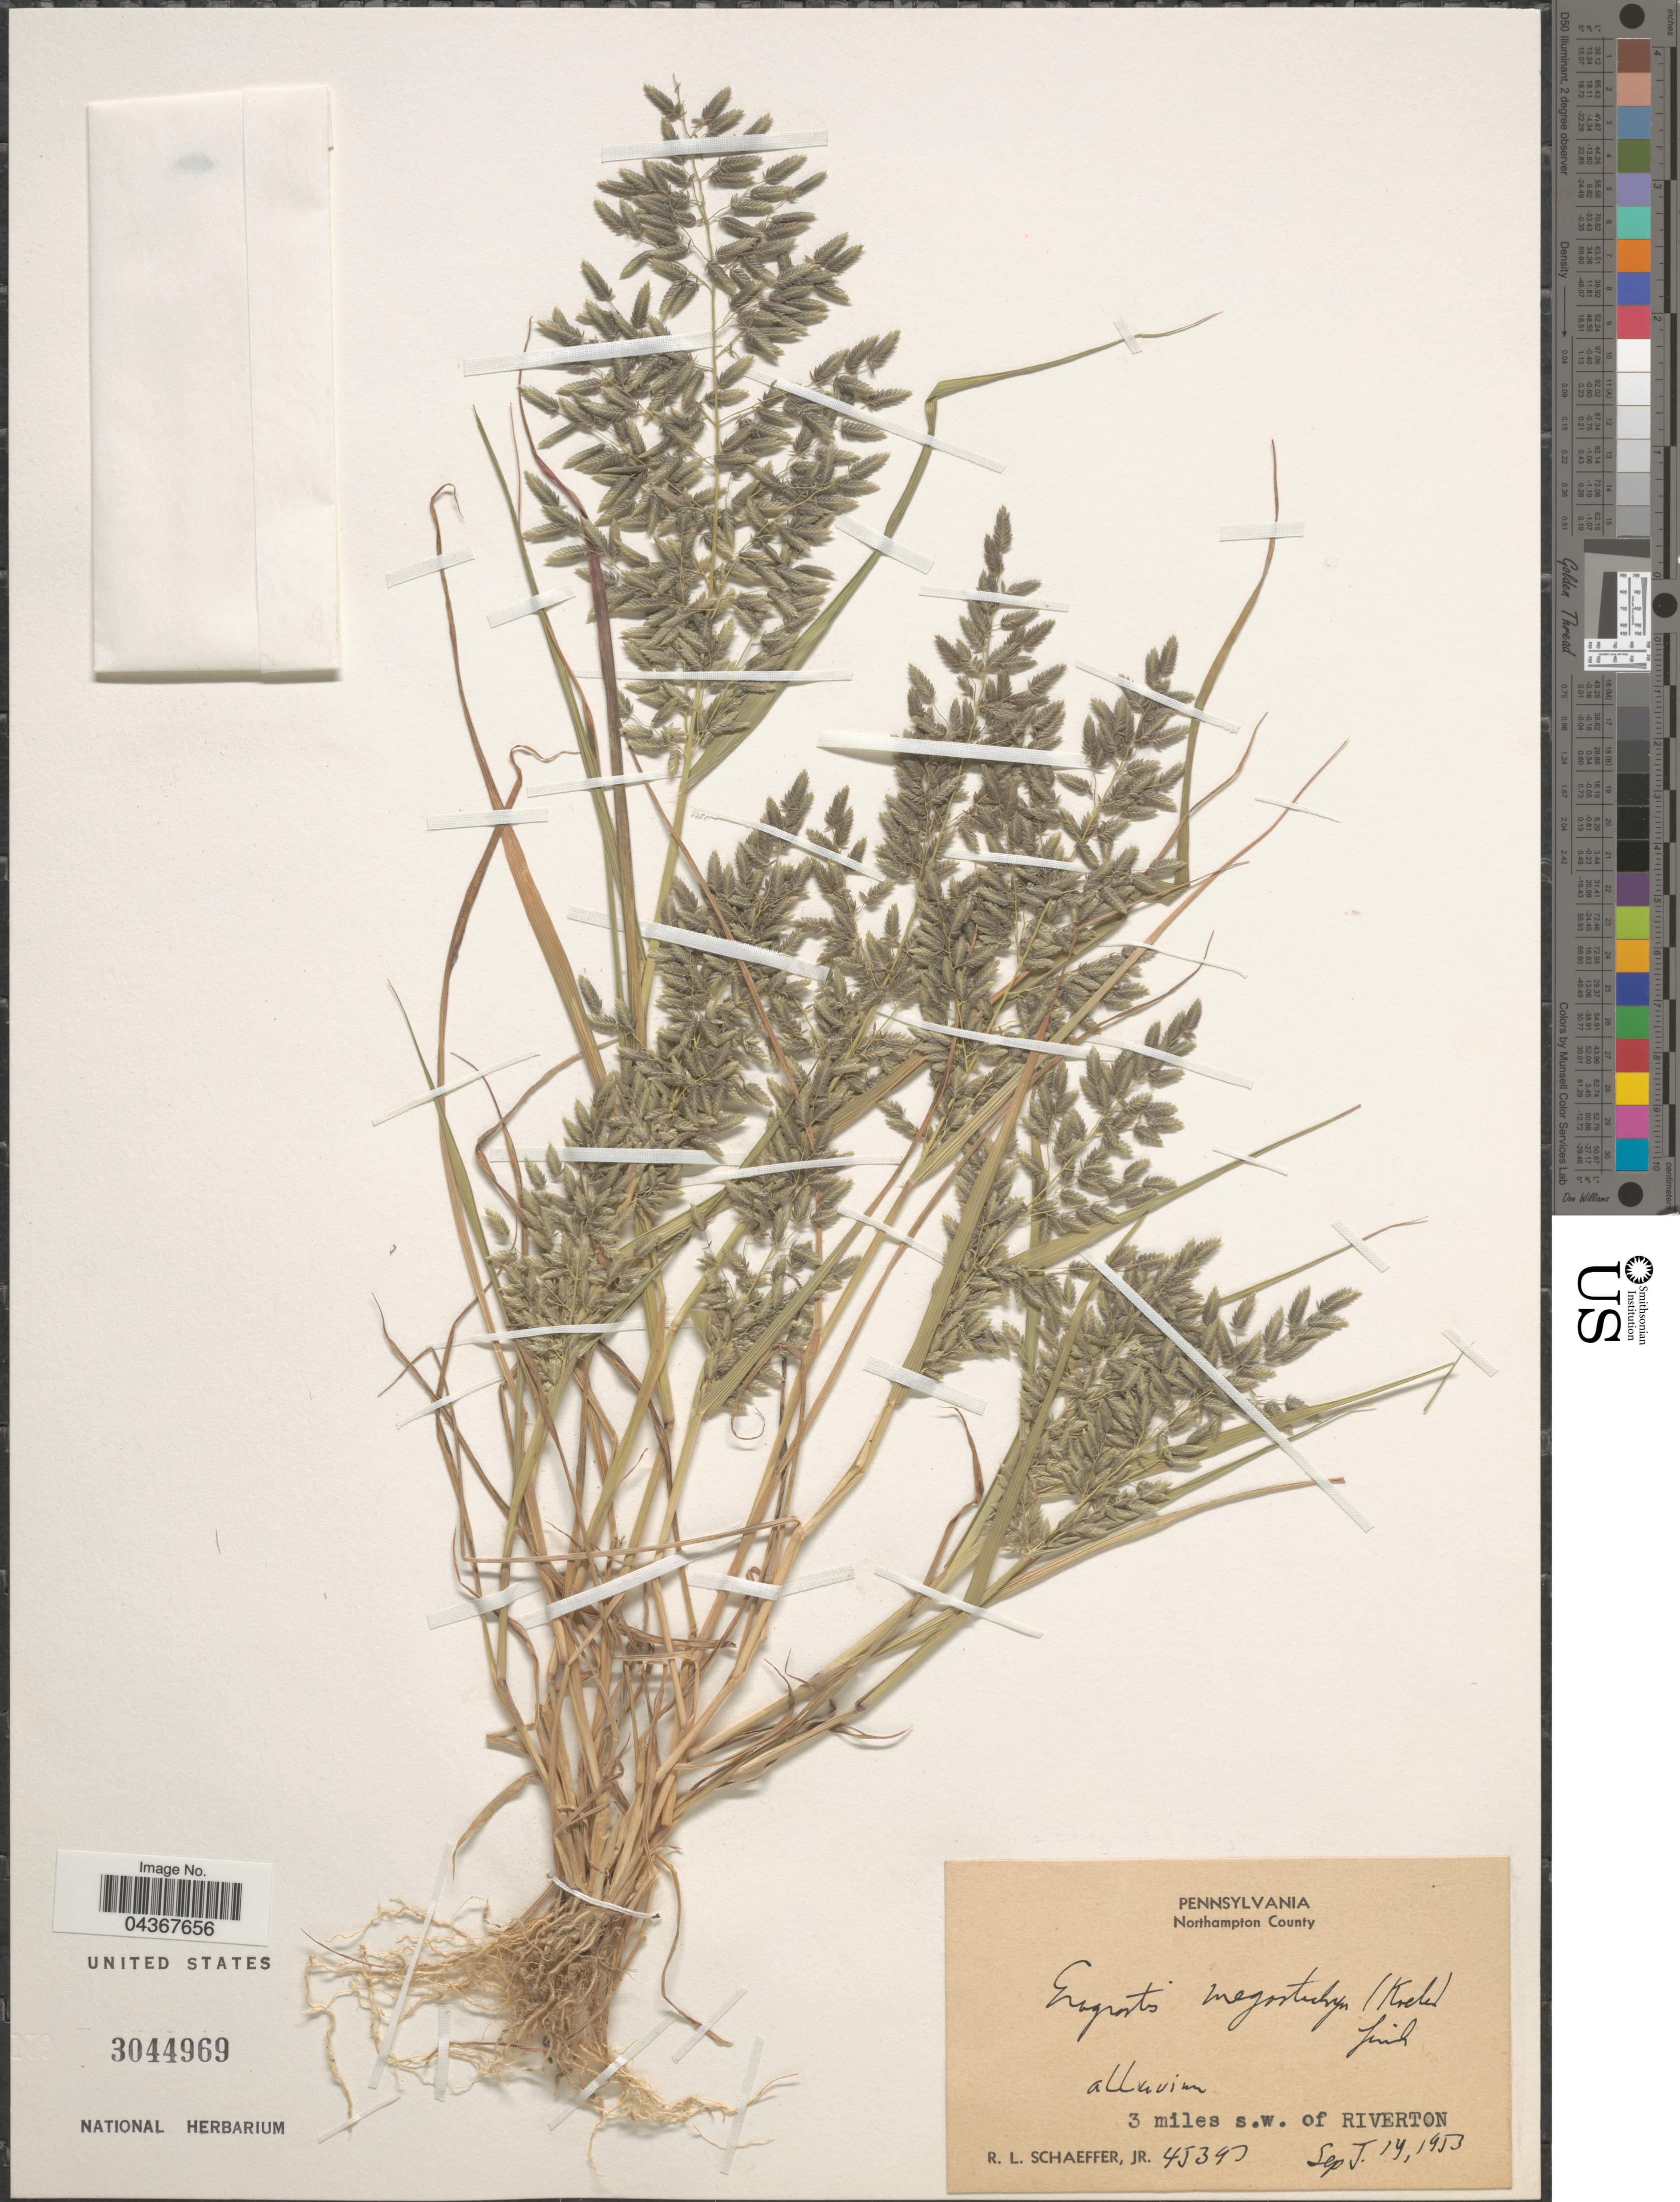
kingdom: Plantae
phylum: Tracheophyta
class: Liliopsida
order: Poales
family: Poaceae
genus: Eragrostis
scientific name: Eragrostis cilianensis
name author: (Bellardi) Vignolo ex Janch.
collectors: R. L. Schaeffer Jr.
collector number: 45397*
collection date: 1953-09-14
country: United States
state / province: Pennsylvania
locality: Northampton County. 3 miles s.w. of Riverton.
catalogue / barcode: US 3044969